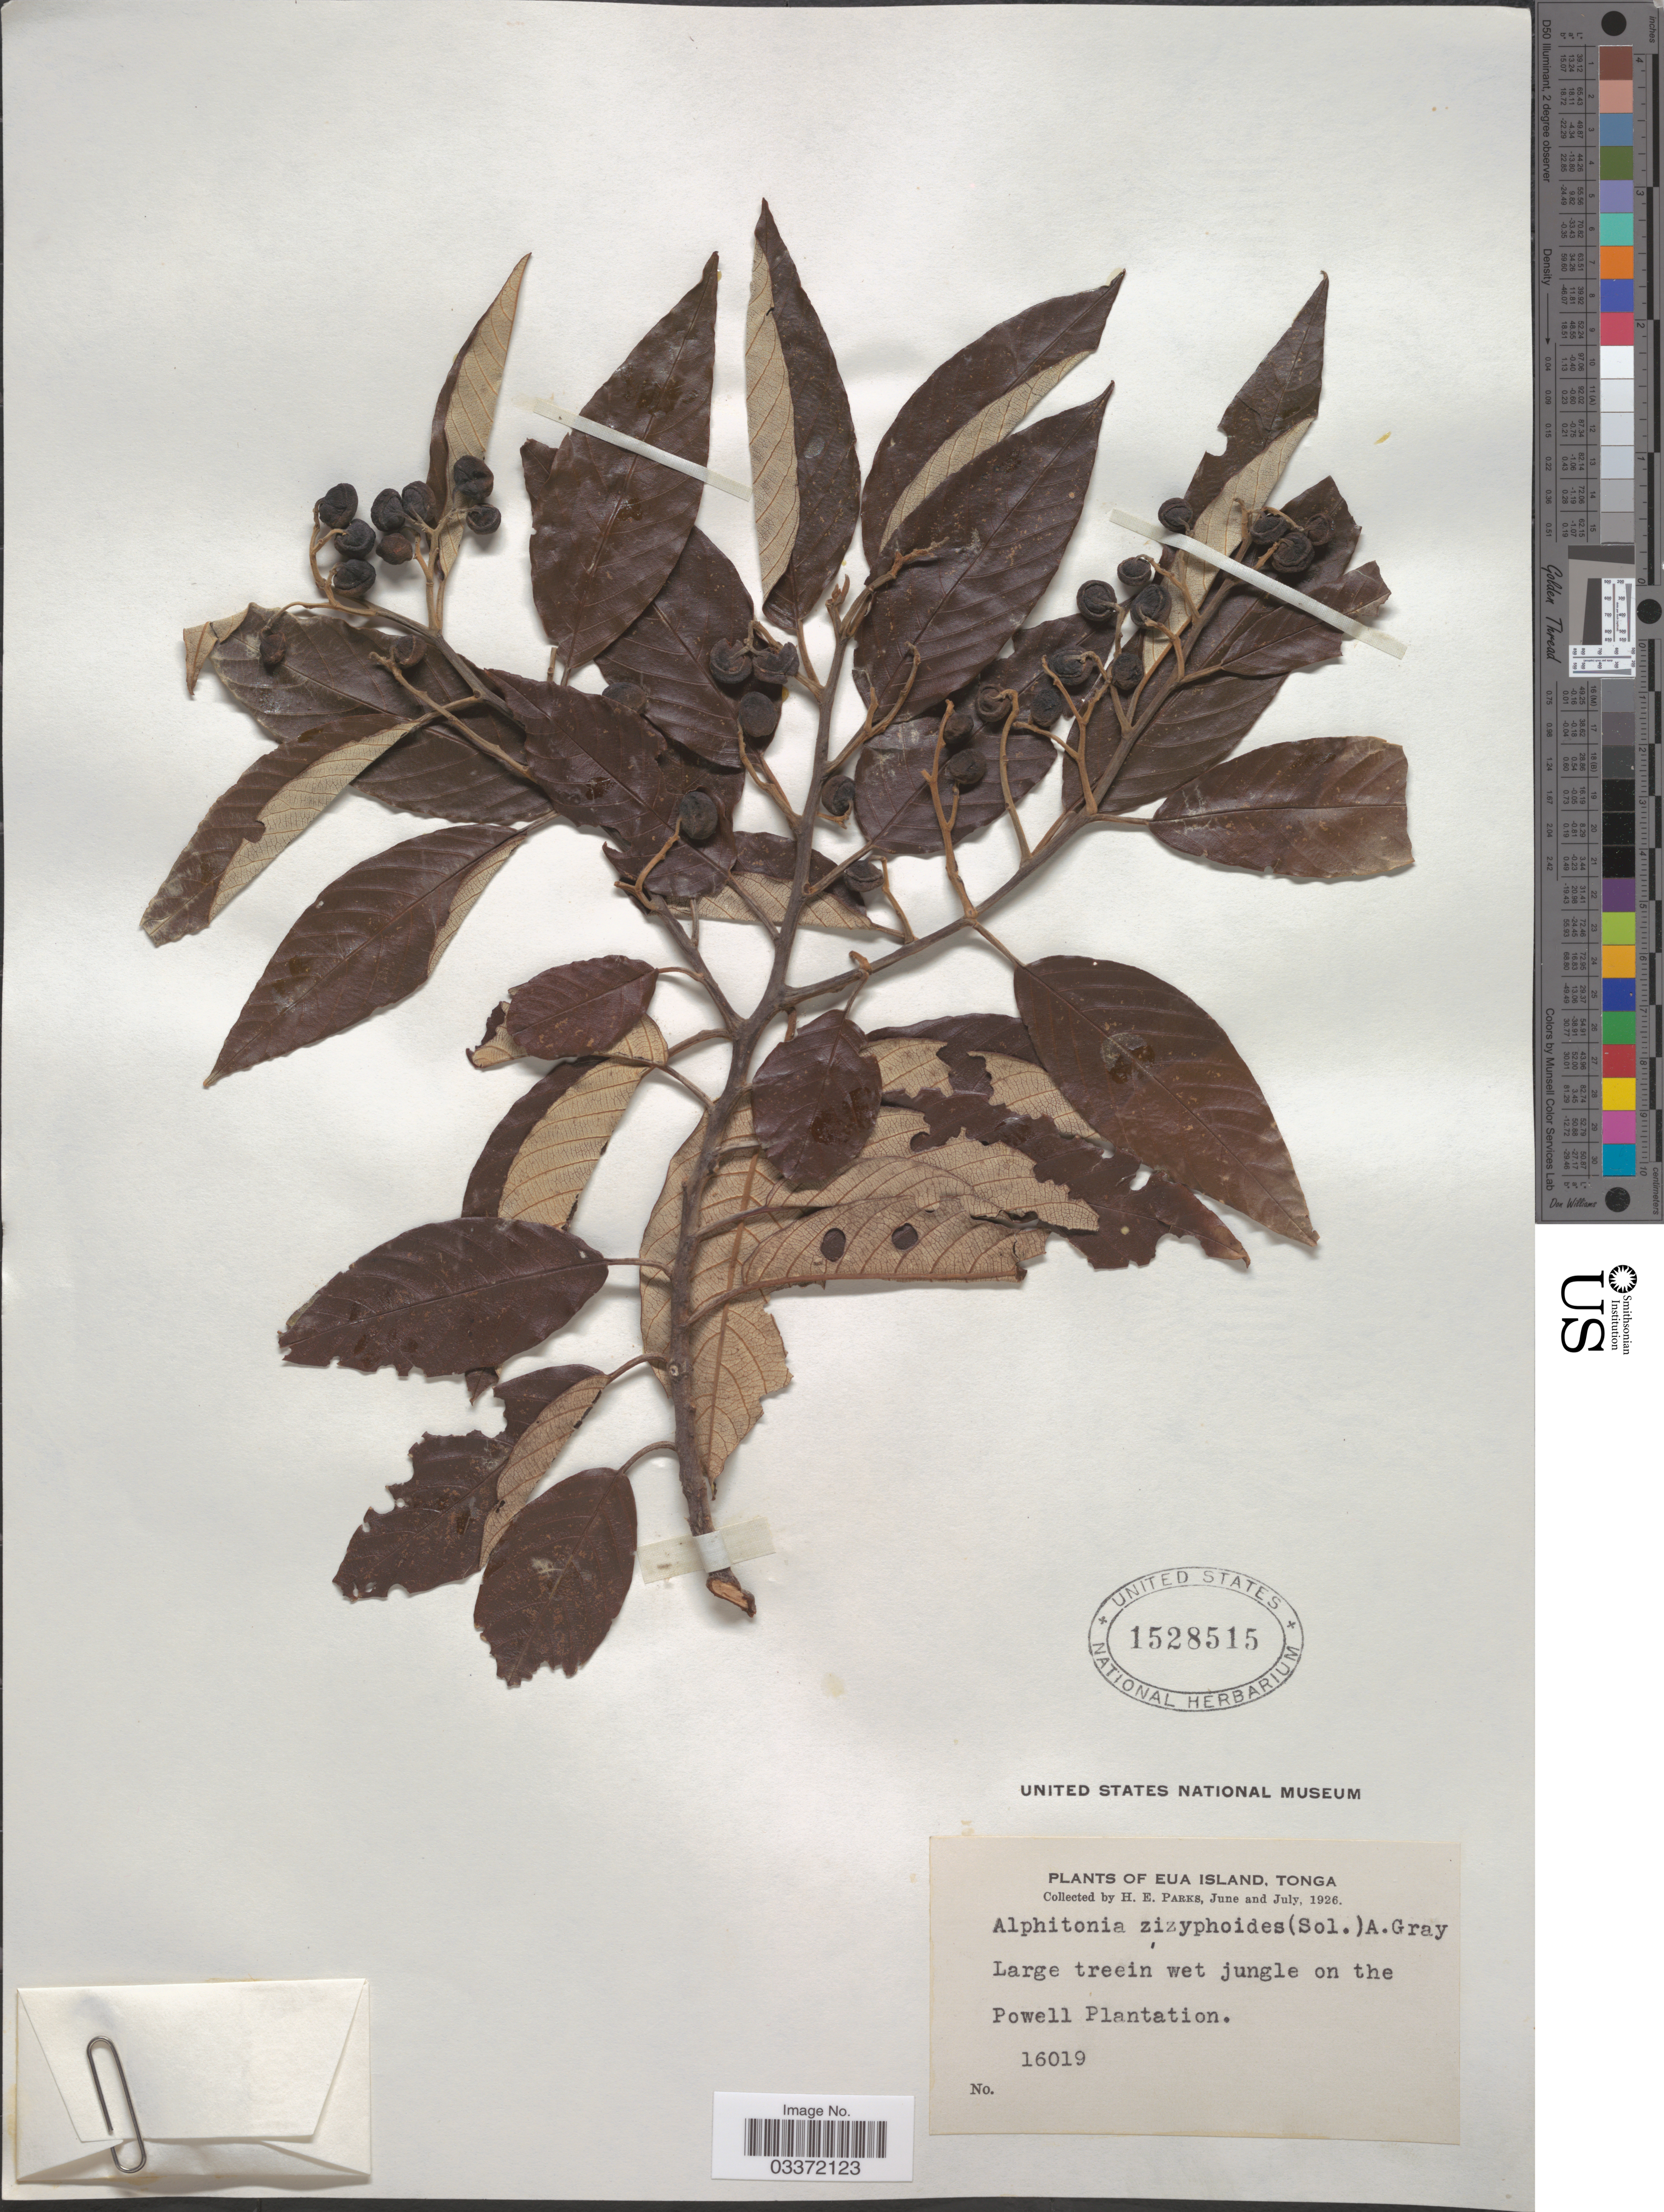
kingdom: Plantae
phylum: Tracheophyta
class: Magnoliopsida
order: Rosales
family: Rhamnaceae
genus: Alphitonia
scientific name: Alphitonia zizyphoides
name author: (Sol. ex Spreng.) A. Gray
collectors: H. E. Parks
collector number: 16019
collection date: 1926-06/1926-07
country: Tonga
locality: Eua Island, Powell Plantation.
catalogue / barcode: US 1528515